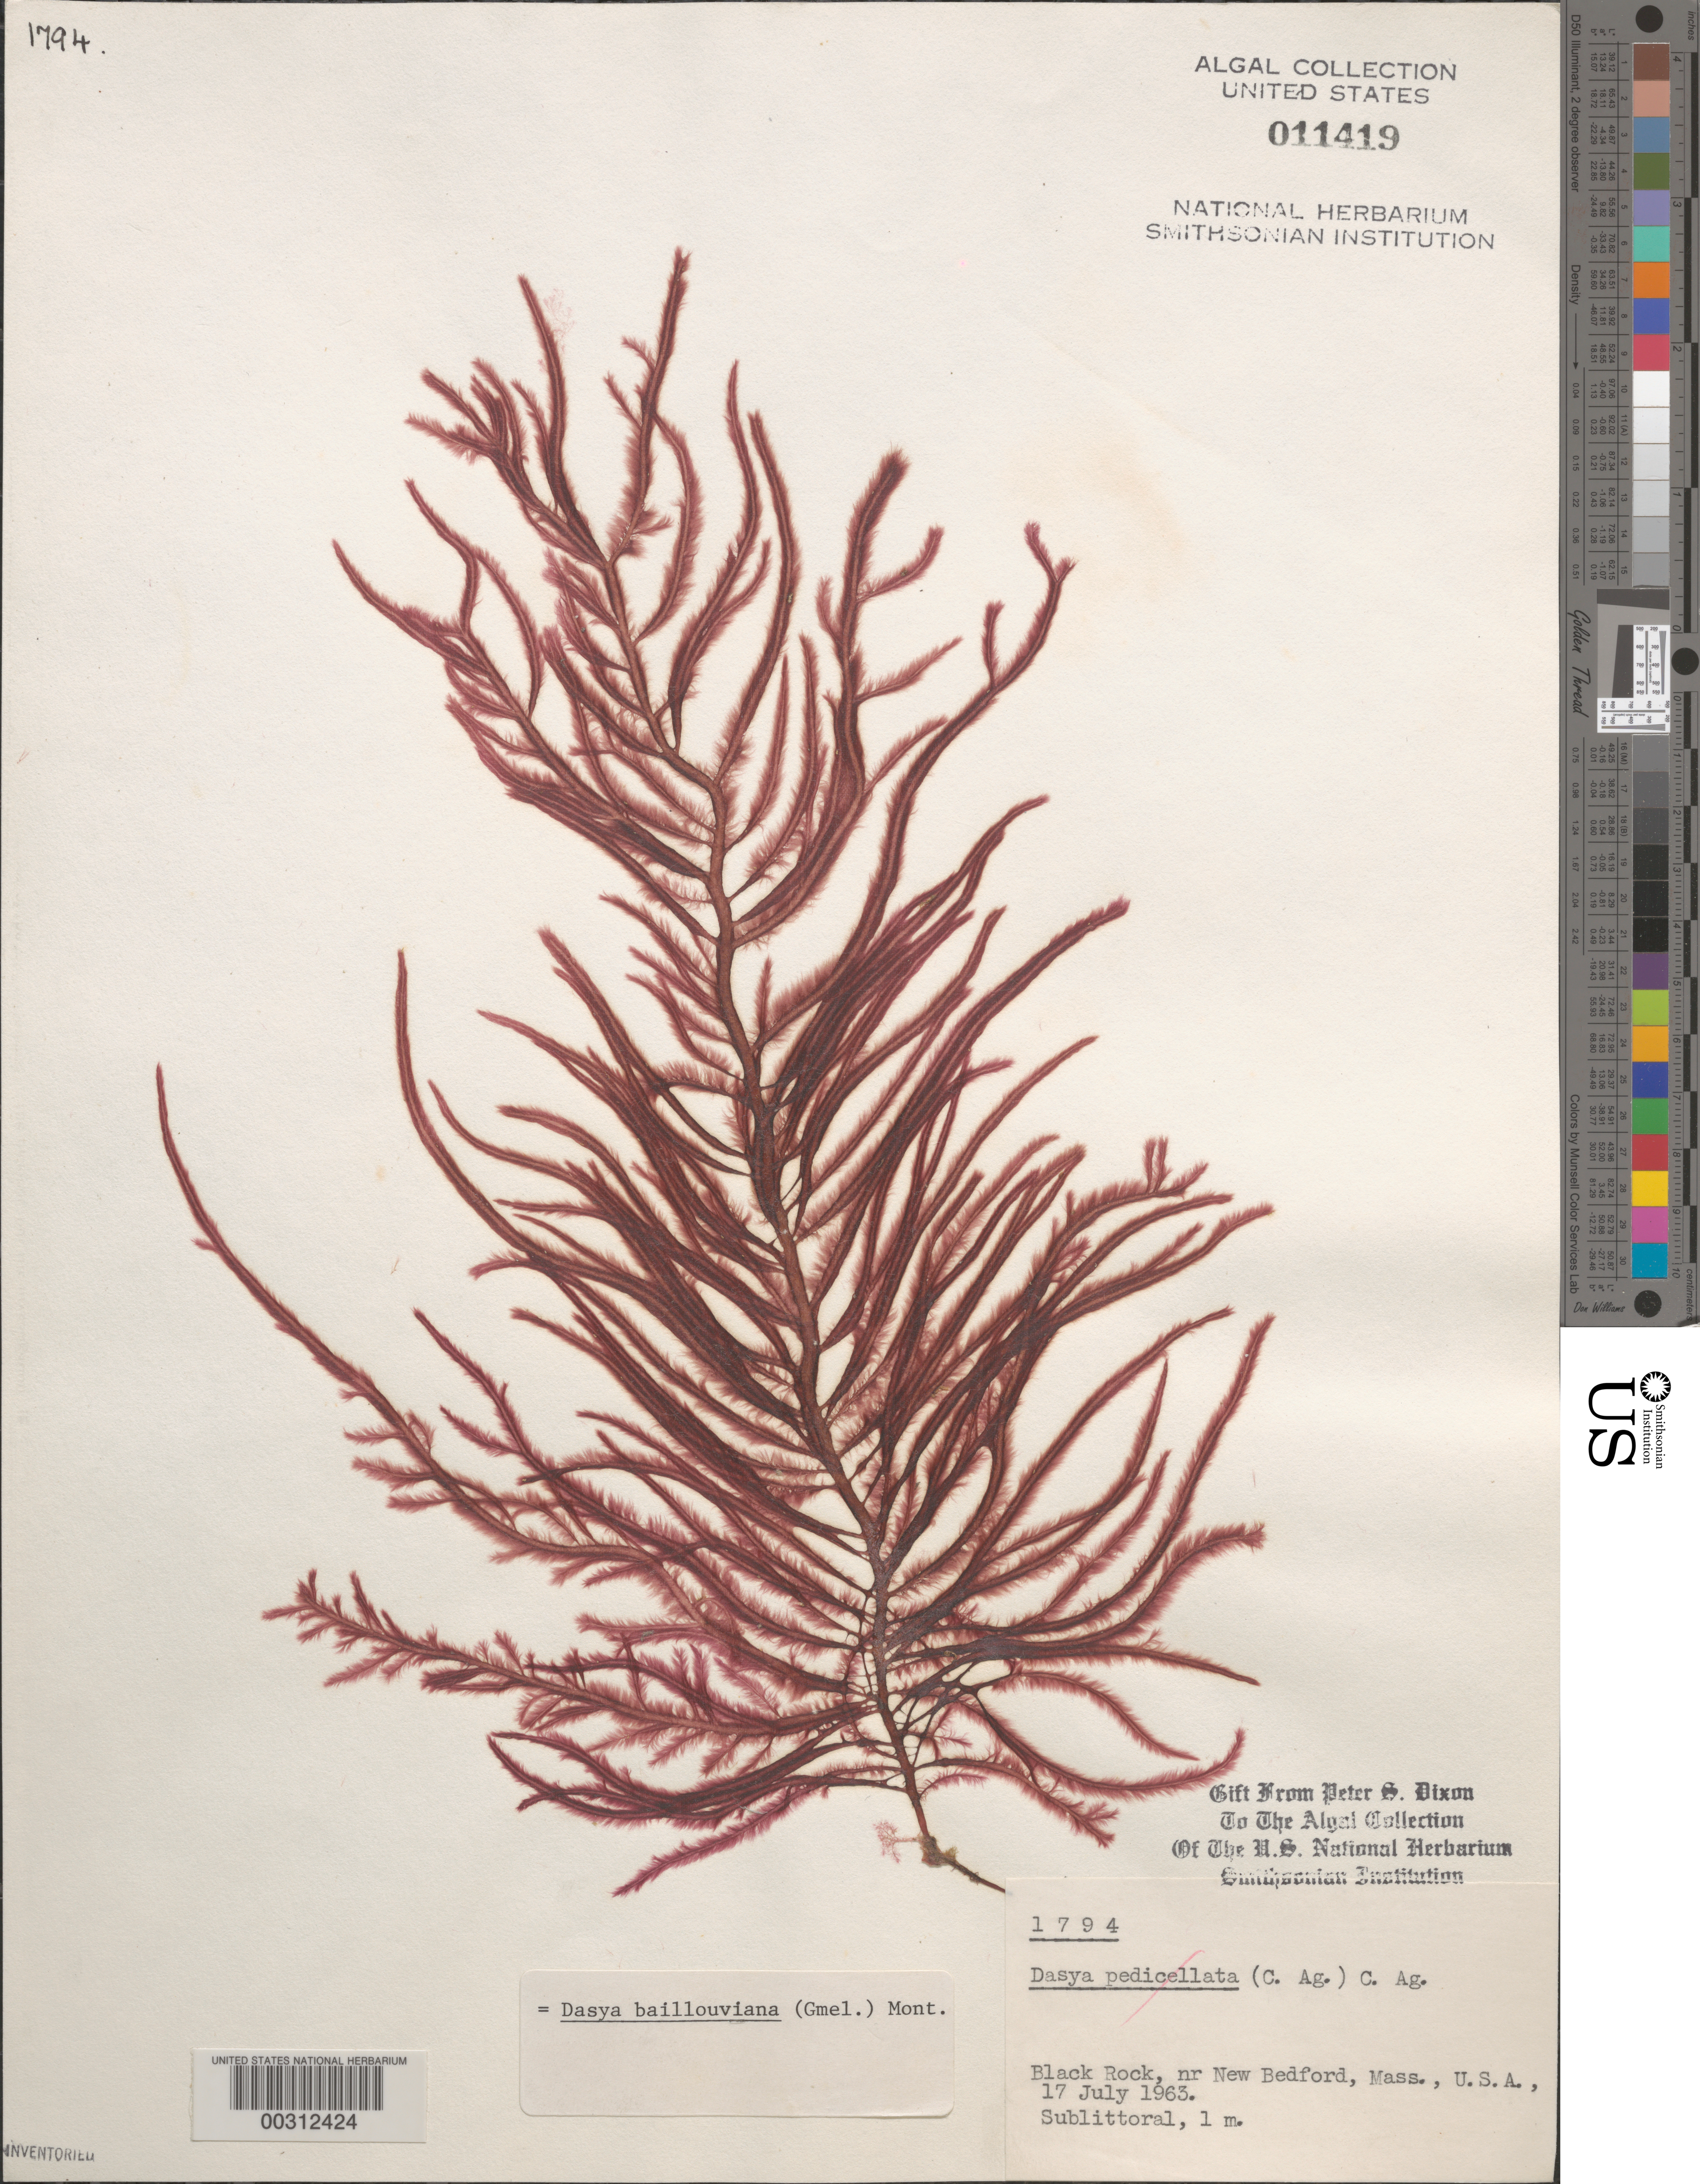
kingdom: Plantae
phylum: Rhodophyta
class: Florideophyceae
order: Ceramiales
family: Dasyaceae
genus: Dasya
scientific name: Dasya pedicellata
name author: (C. Agardh) C. Agardh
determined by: Algae name updating Project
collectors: P. S. Dixon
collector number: PSD 1794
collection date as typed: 17 Jul 1963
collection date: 1963-07-17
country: United States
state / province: Massachusetts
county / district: Bristol County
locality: Black Rock, near New Bedford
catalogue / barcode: US 11419